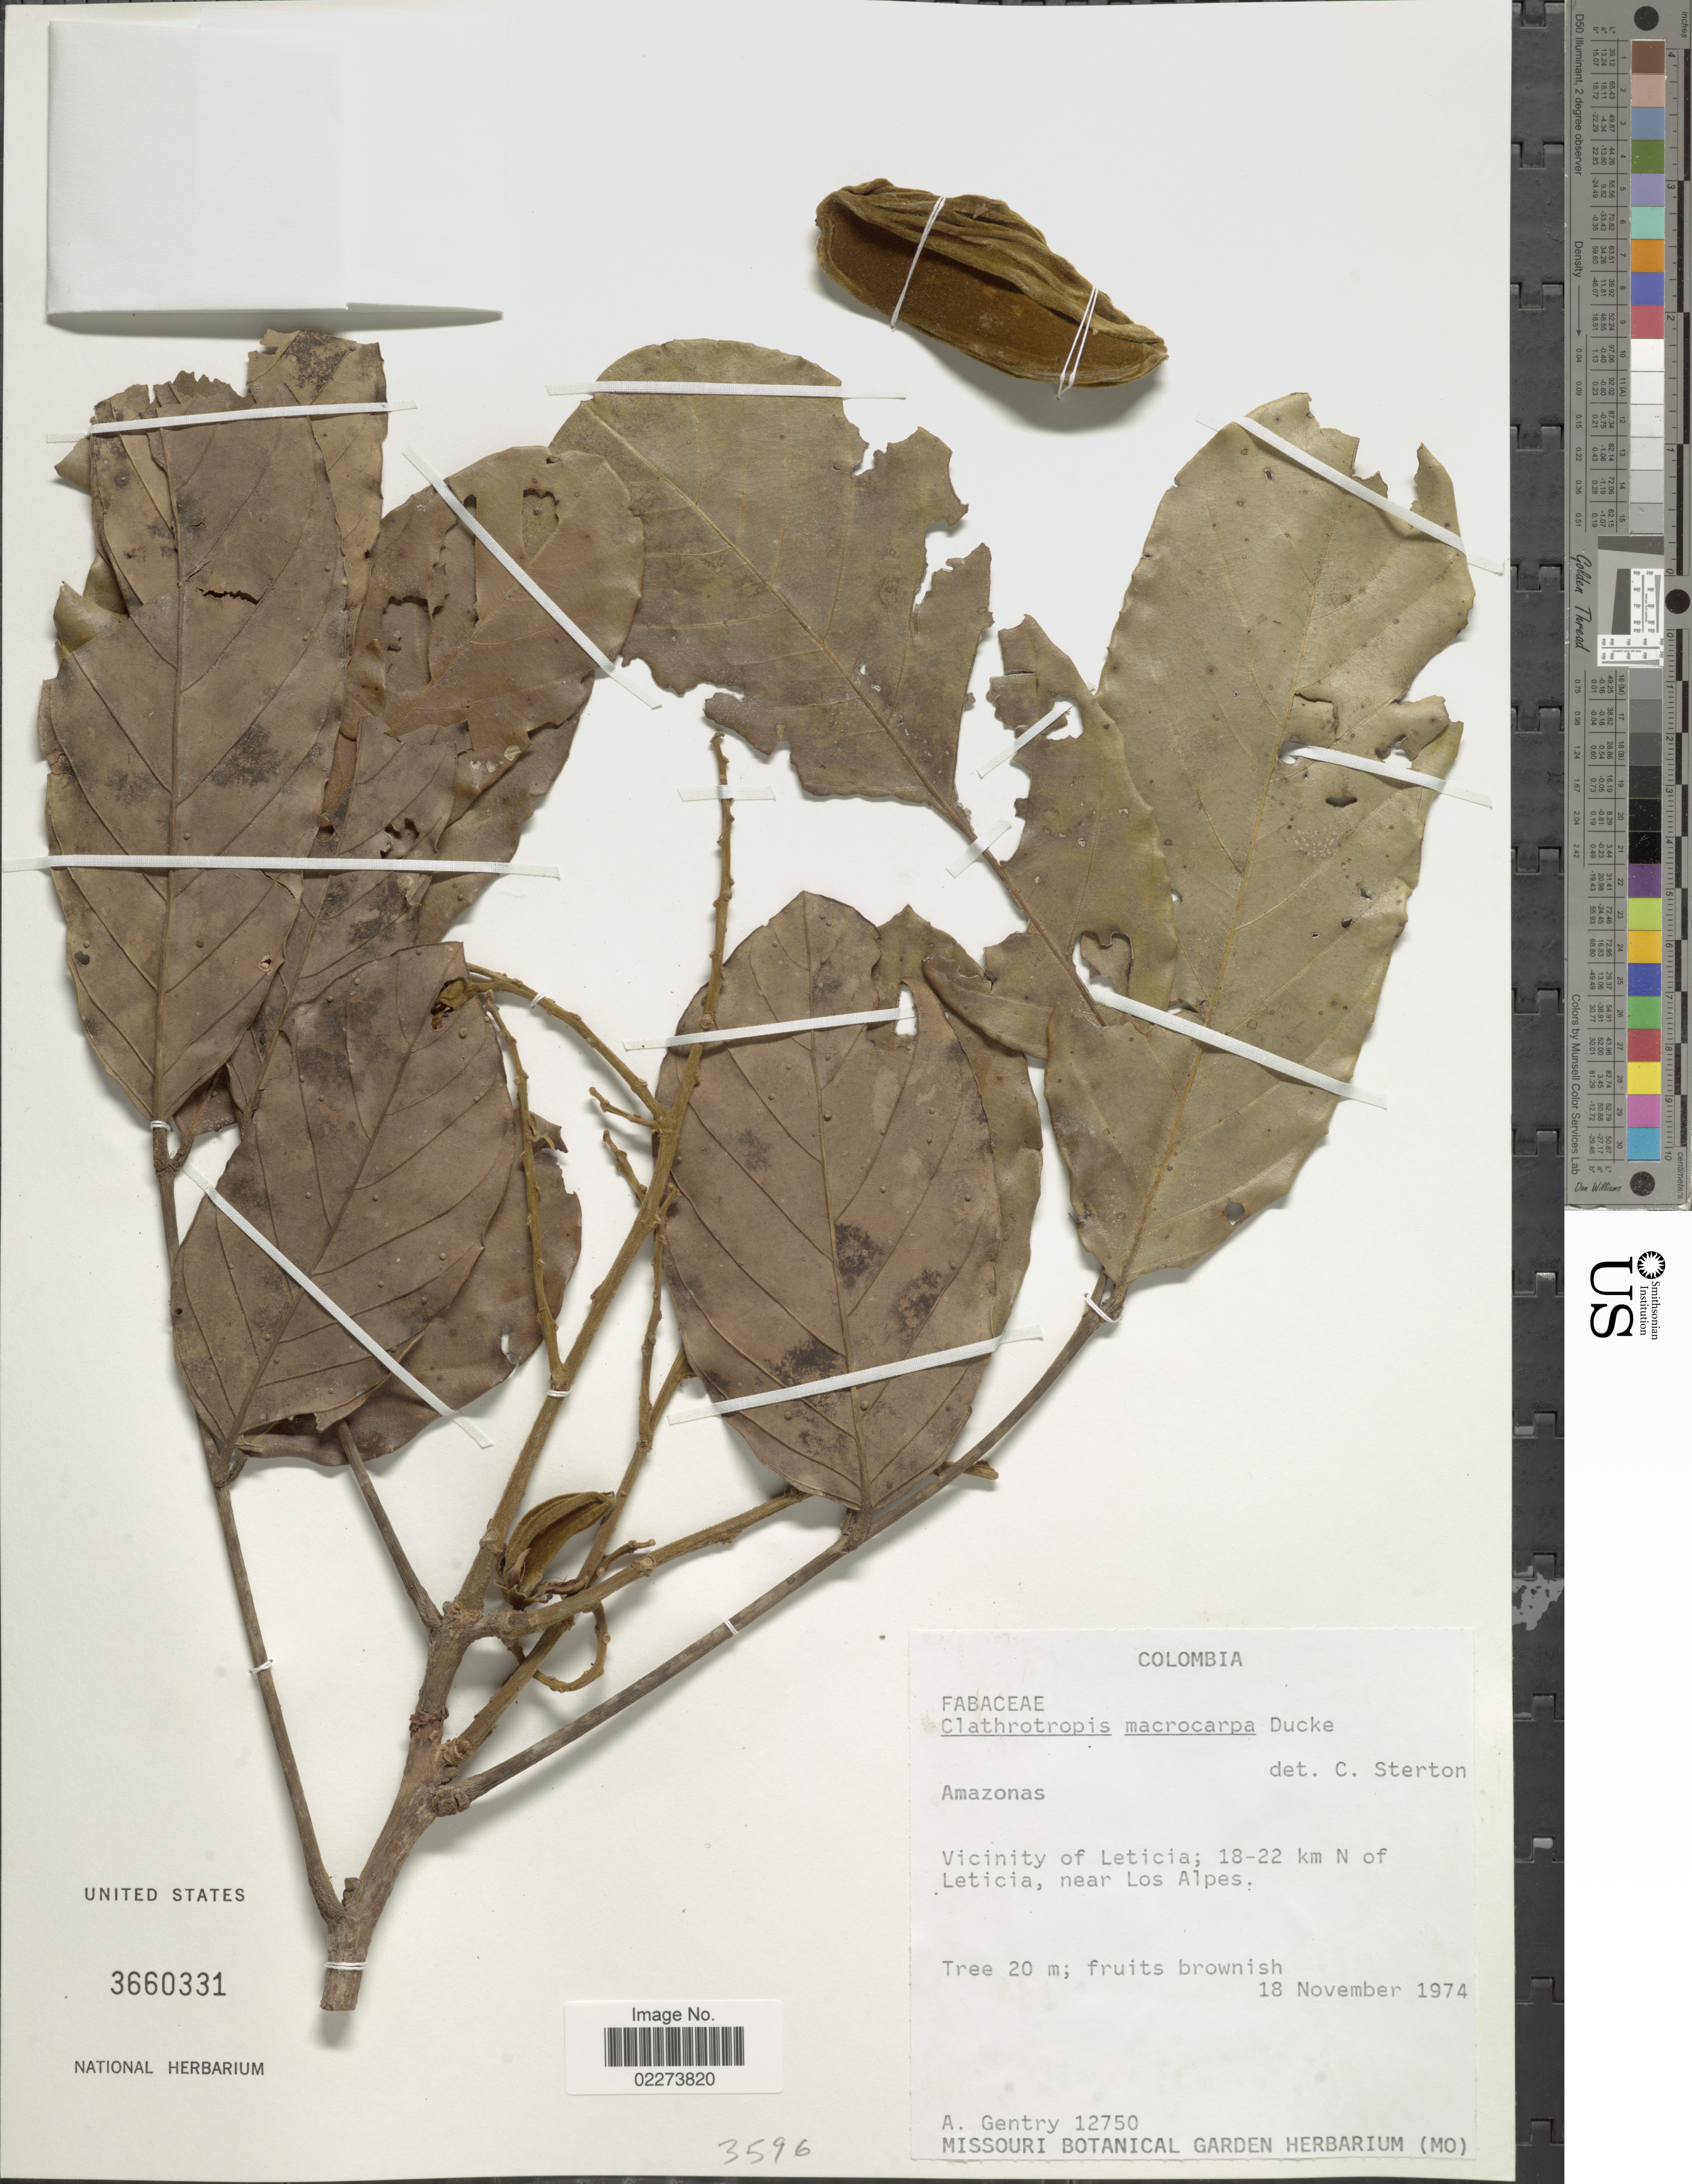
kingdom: Plantae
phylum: Tracheophyta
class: Magnoliopsida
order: Fabales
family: Fabaceae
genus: Clathrotropis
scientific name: Clathrotropis macrocarpa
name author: Ducke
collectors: A. H. Gentry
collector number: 12750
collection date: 1974-11-18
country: Colombia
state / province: Amazônas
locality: Amazonas, Vicinity of Leticia, 18-22 km N of Leticia, near Los Alpes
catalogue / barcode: US 3660331